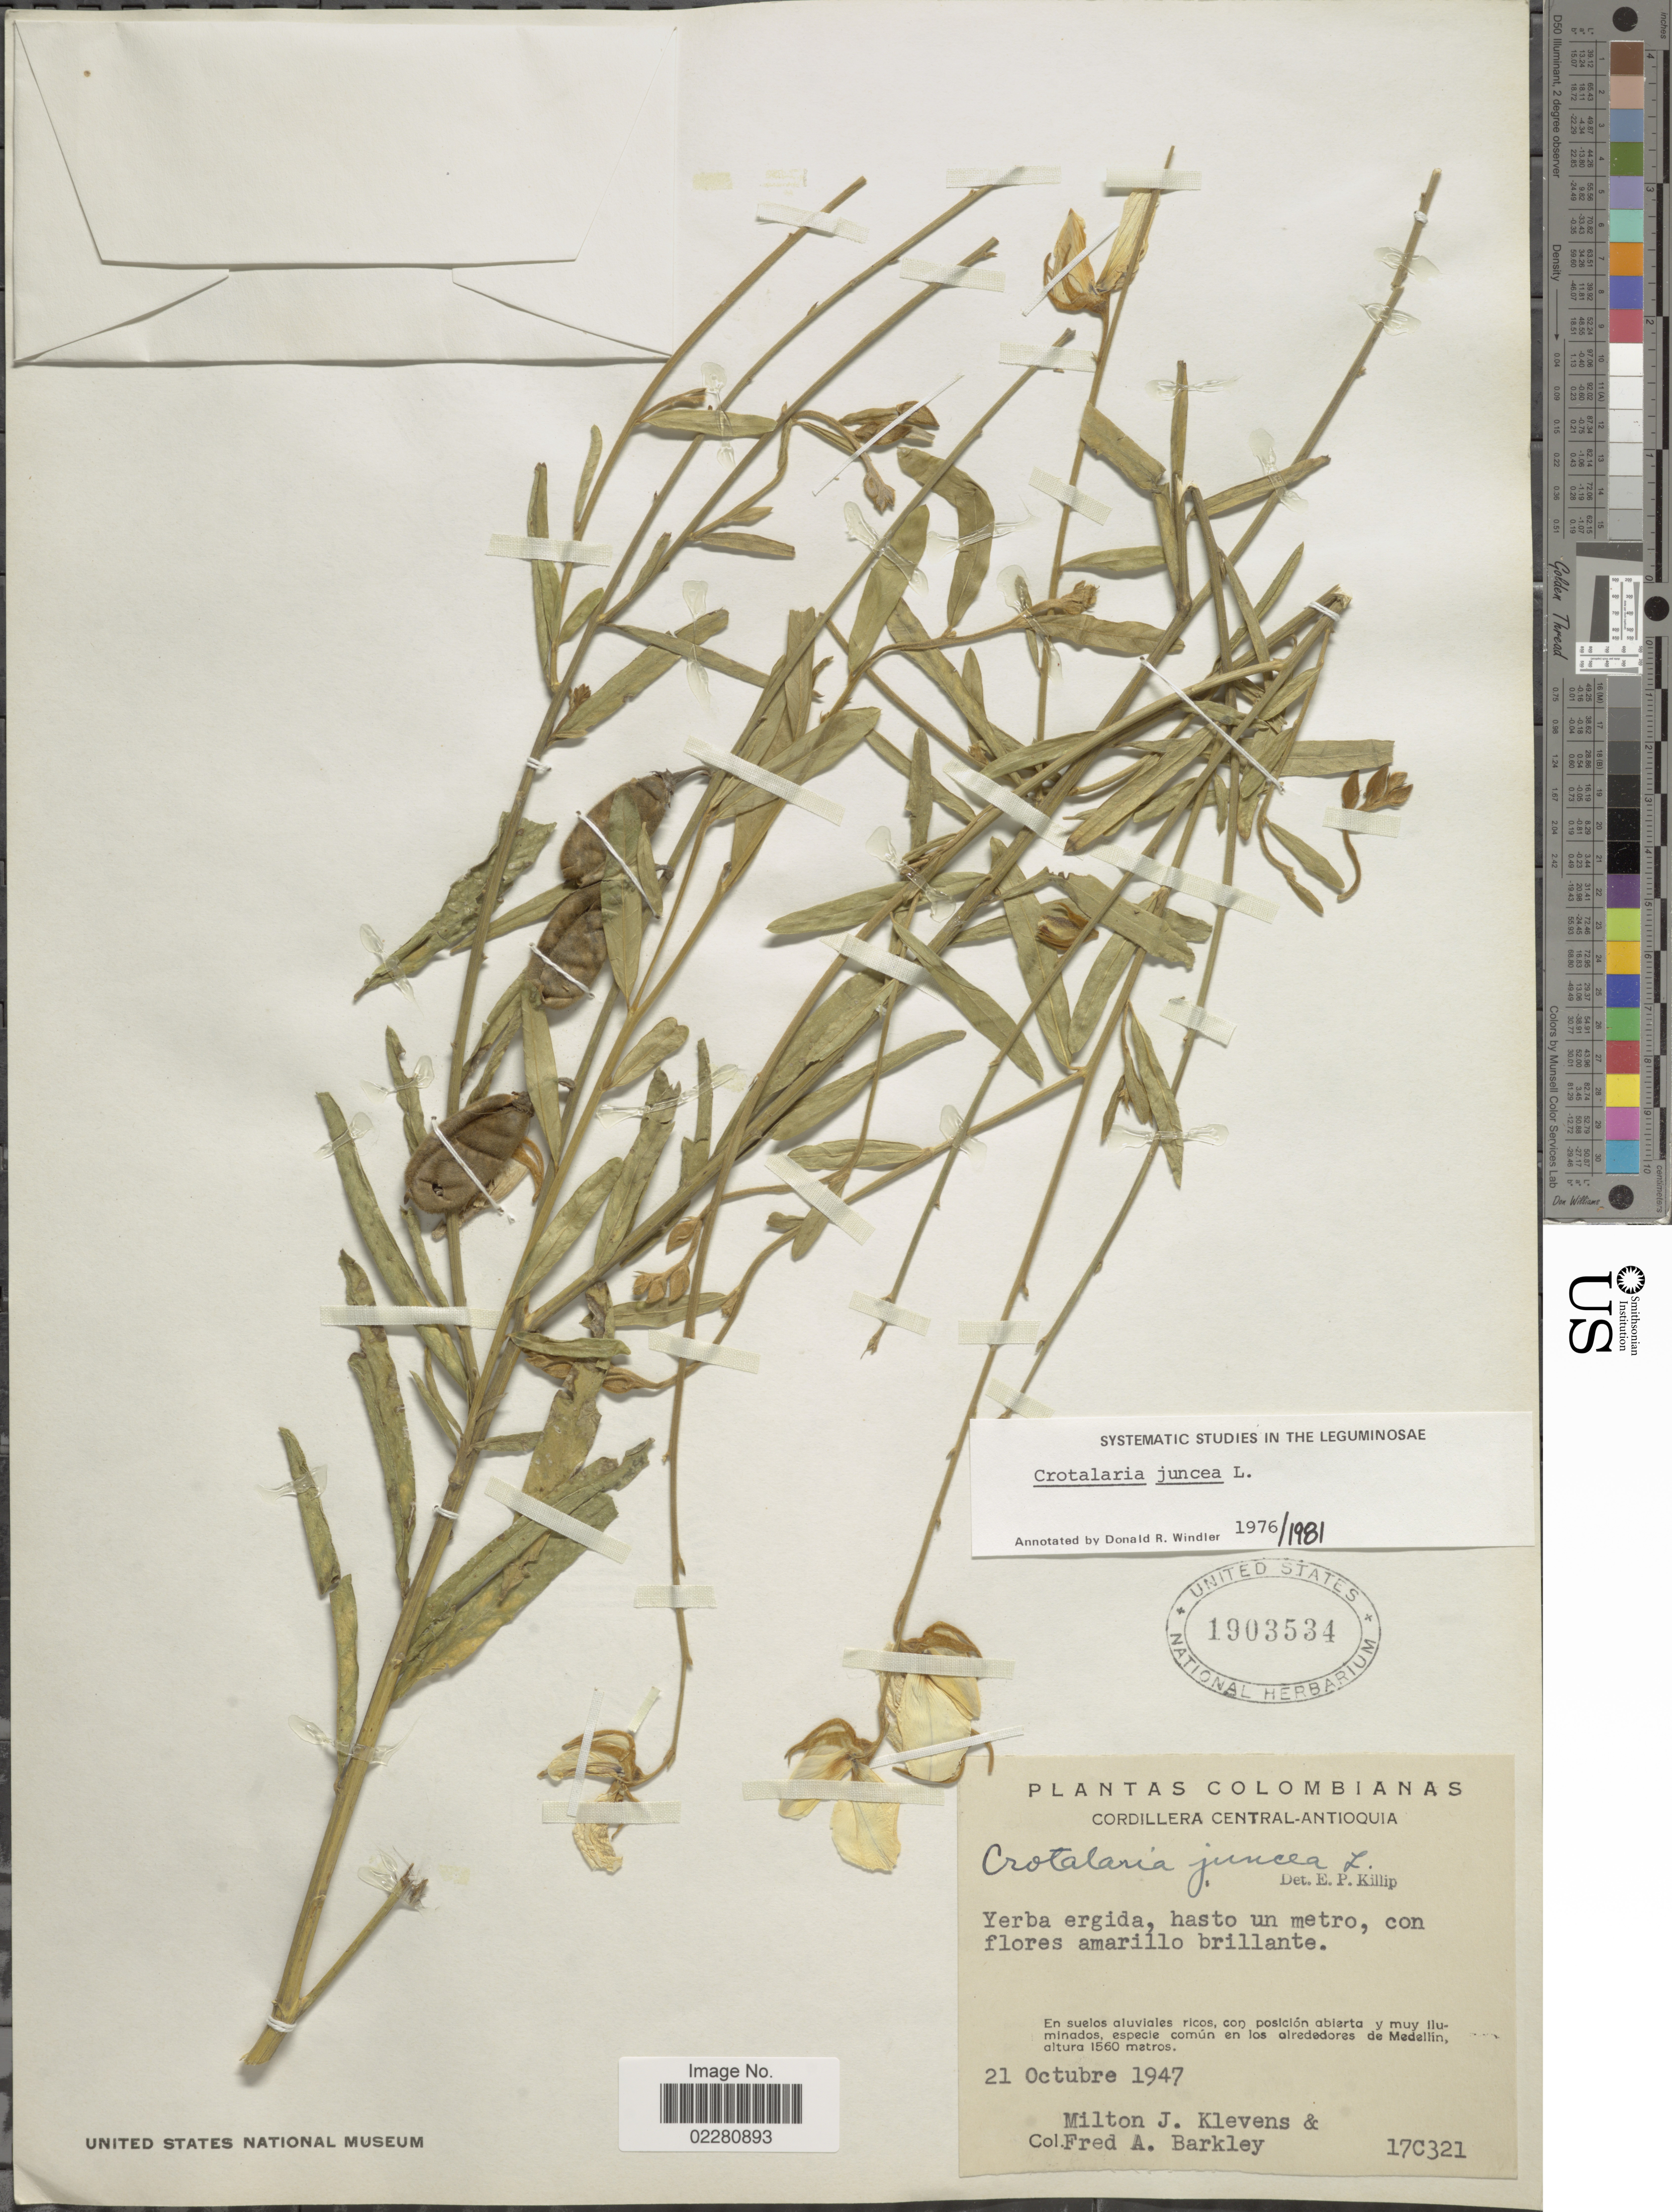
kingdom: Plantae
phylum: Tracheophyta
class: Magnoliopsida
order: Fabales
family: Fabaceae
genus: Crotalaria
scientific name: Crotalaria juncea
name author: L.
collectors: M. Klevens & F. A. Barkley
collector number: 17C321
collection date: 1947-10-21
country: Colombia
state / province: Antioquia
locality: Cordillera Central, en los alrededores de Medellin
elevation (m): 1560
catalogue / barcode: US 1903534